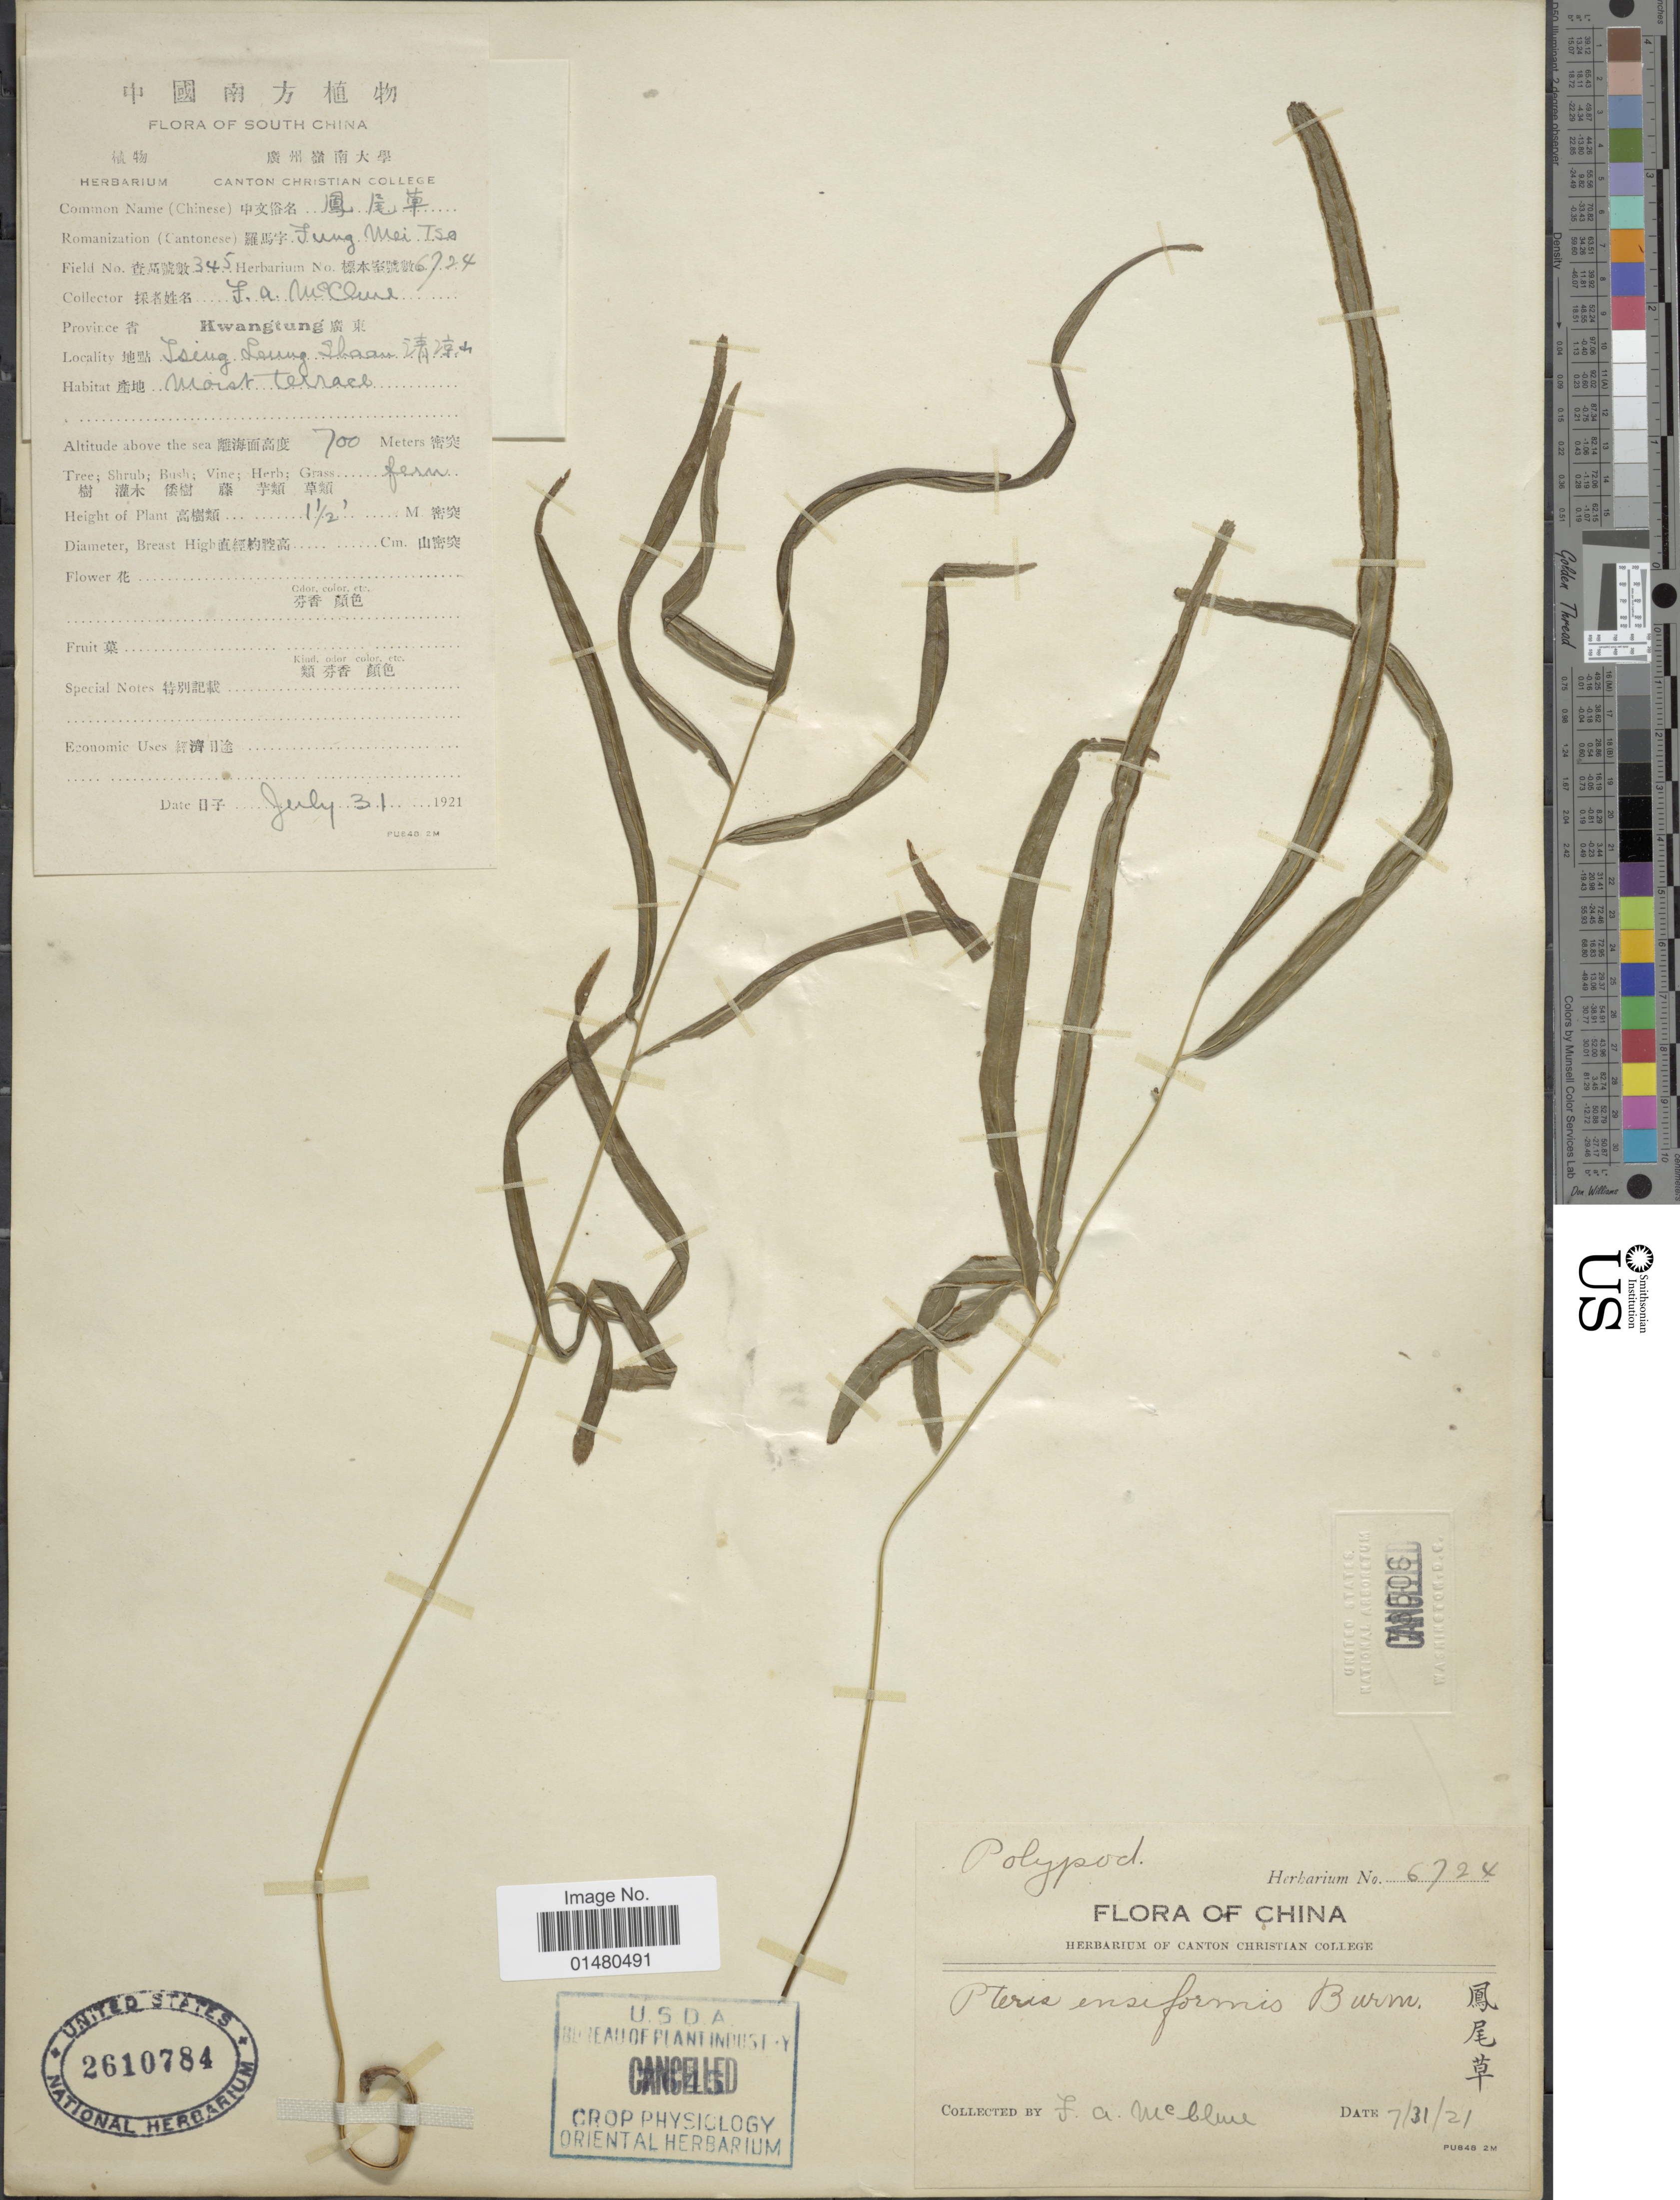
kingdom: Plantae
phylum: Tracheophyta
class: Polypodiopsida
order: Polypodiales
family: Pteridaceae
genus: Pteris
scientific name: Pteris ensiformis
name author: Burm. f.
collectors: F. A. McClure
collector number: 345/6724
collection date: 1921-07-31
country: China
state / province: Guangdong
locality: South China, Province Kwangtung, Ising Laung Shaam X [interpreted]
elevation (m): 700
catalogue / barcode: US 2610784